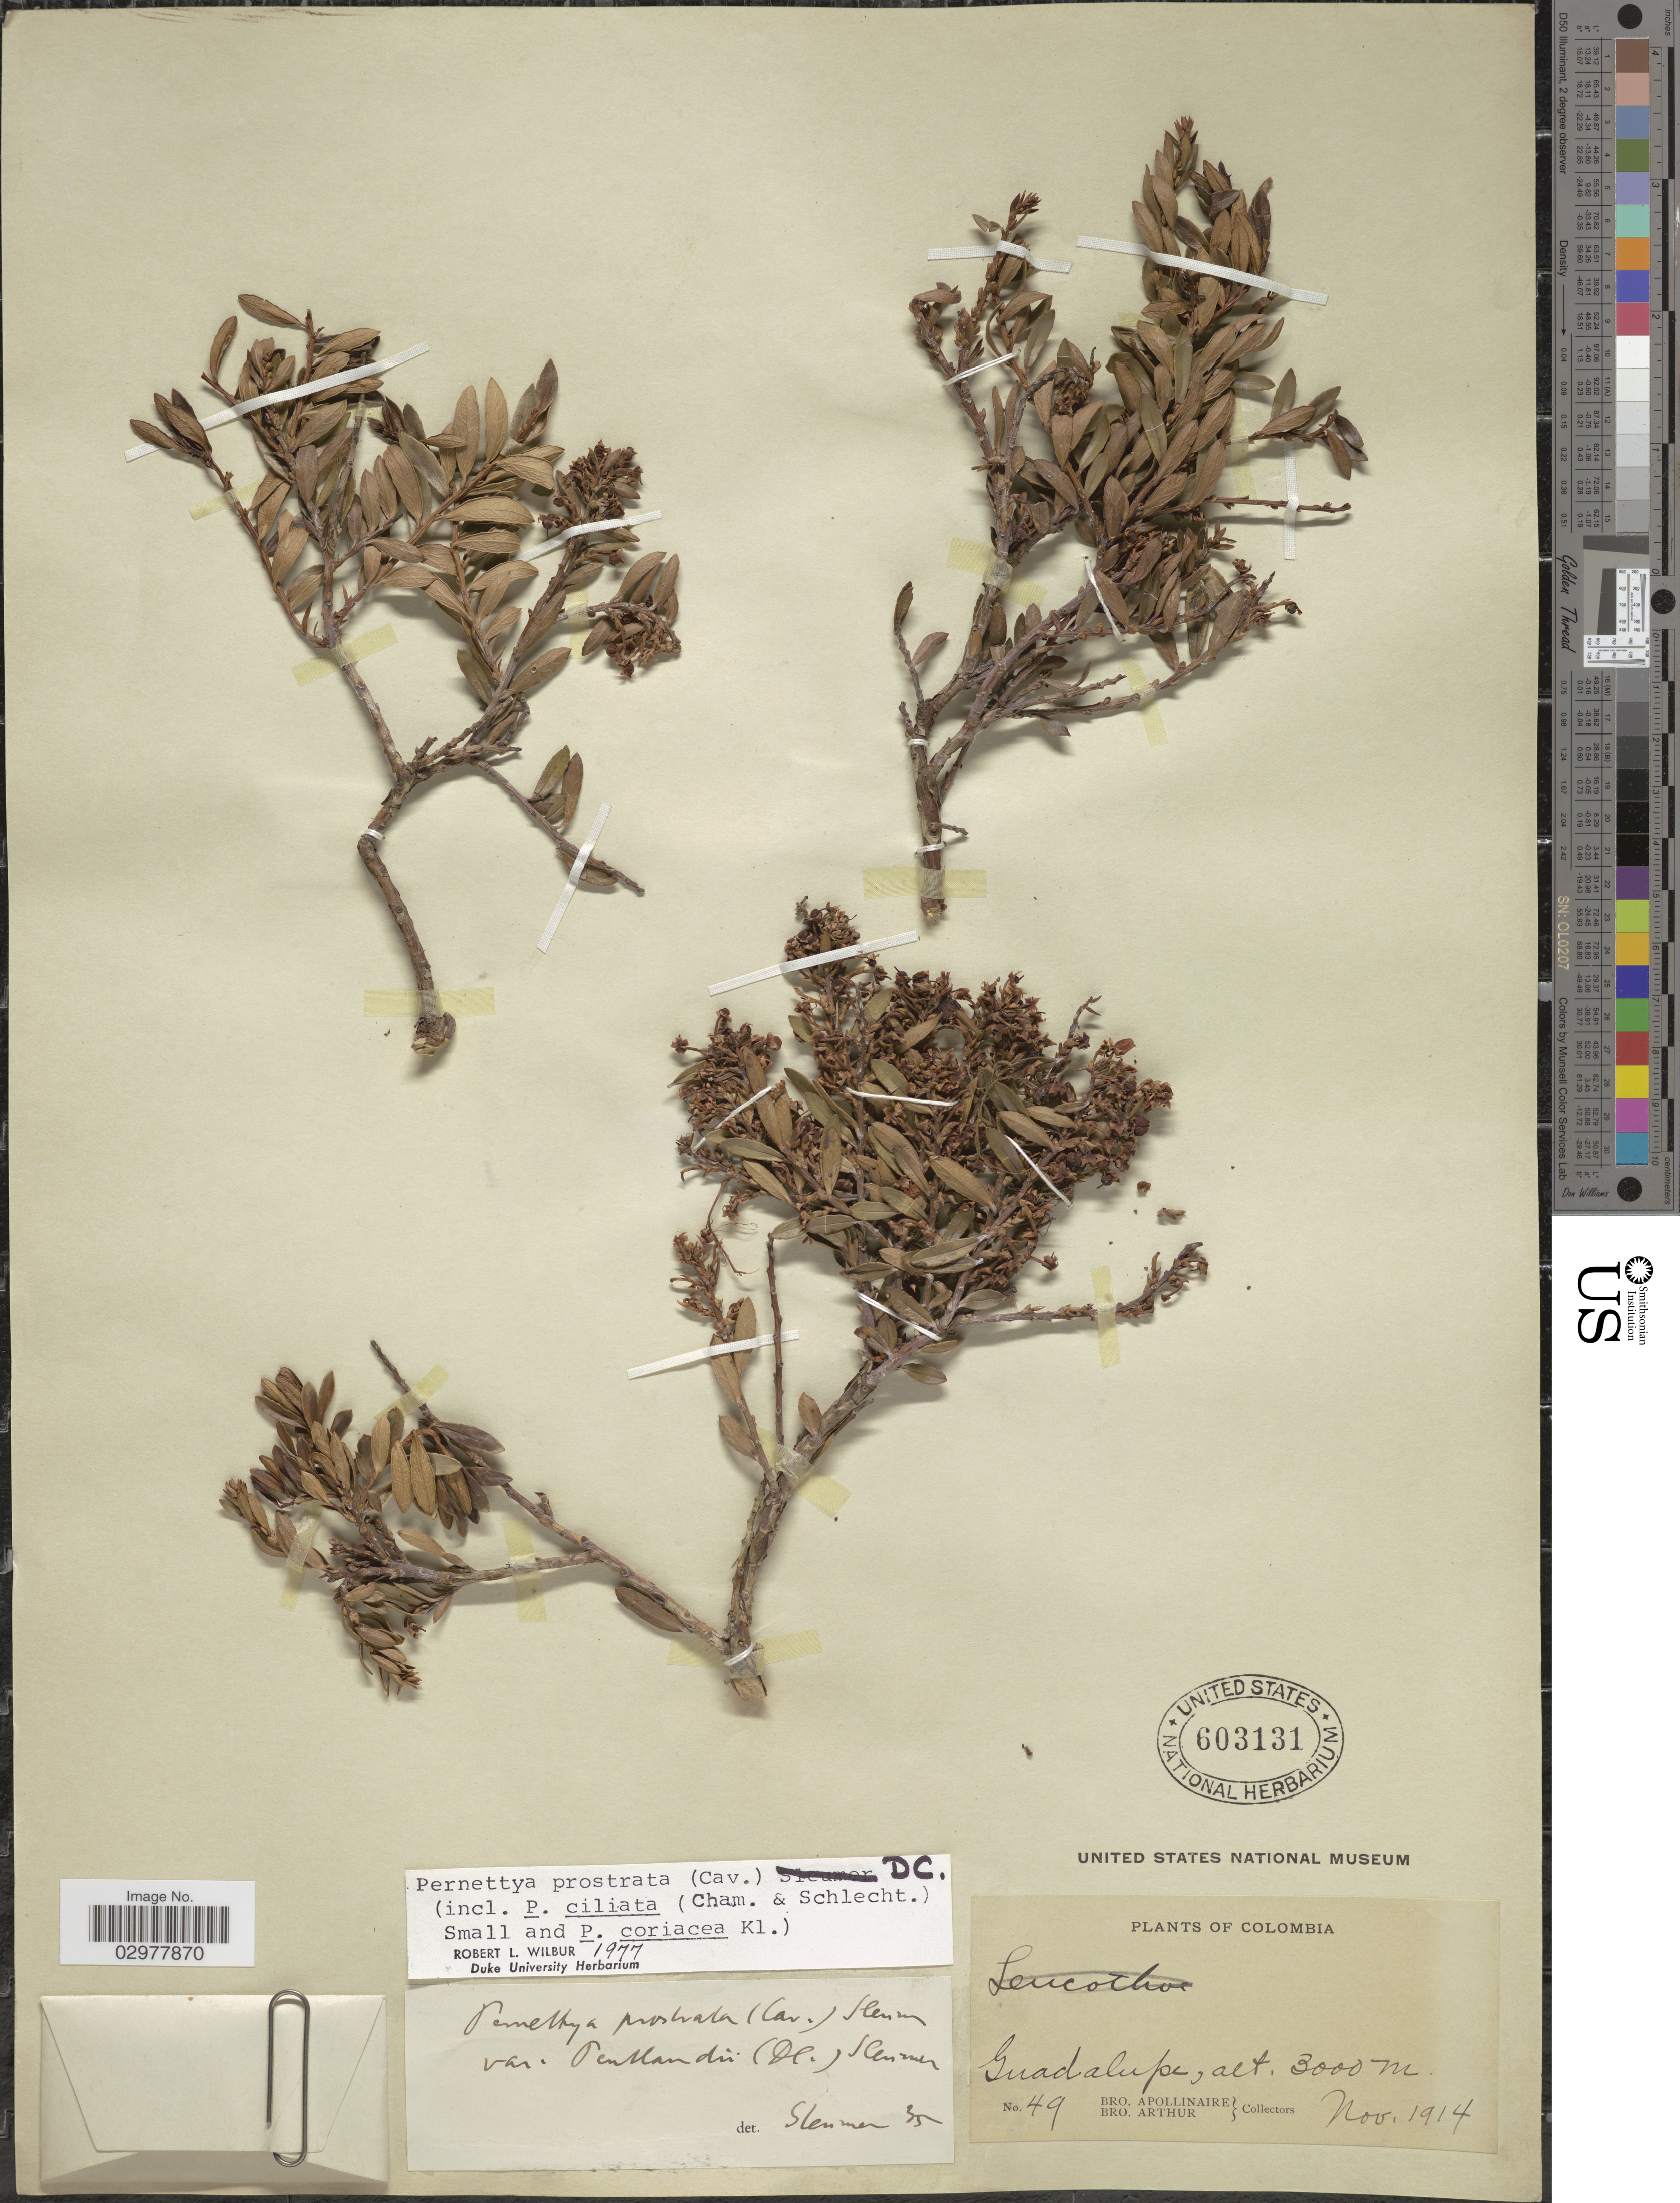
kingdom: Plantae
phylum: Tracheophyta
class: Magnoliopsida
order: Ericales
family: Ericaceae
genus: Pernettya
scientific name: Pernettya prostrata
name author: (Cav.) DC.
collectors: Bro. Apollinaire & Bro. Arthur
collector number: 49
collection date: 1914-11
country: Colombia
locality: Guadalupe.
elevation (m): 3000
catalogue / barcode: US 603131